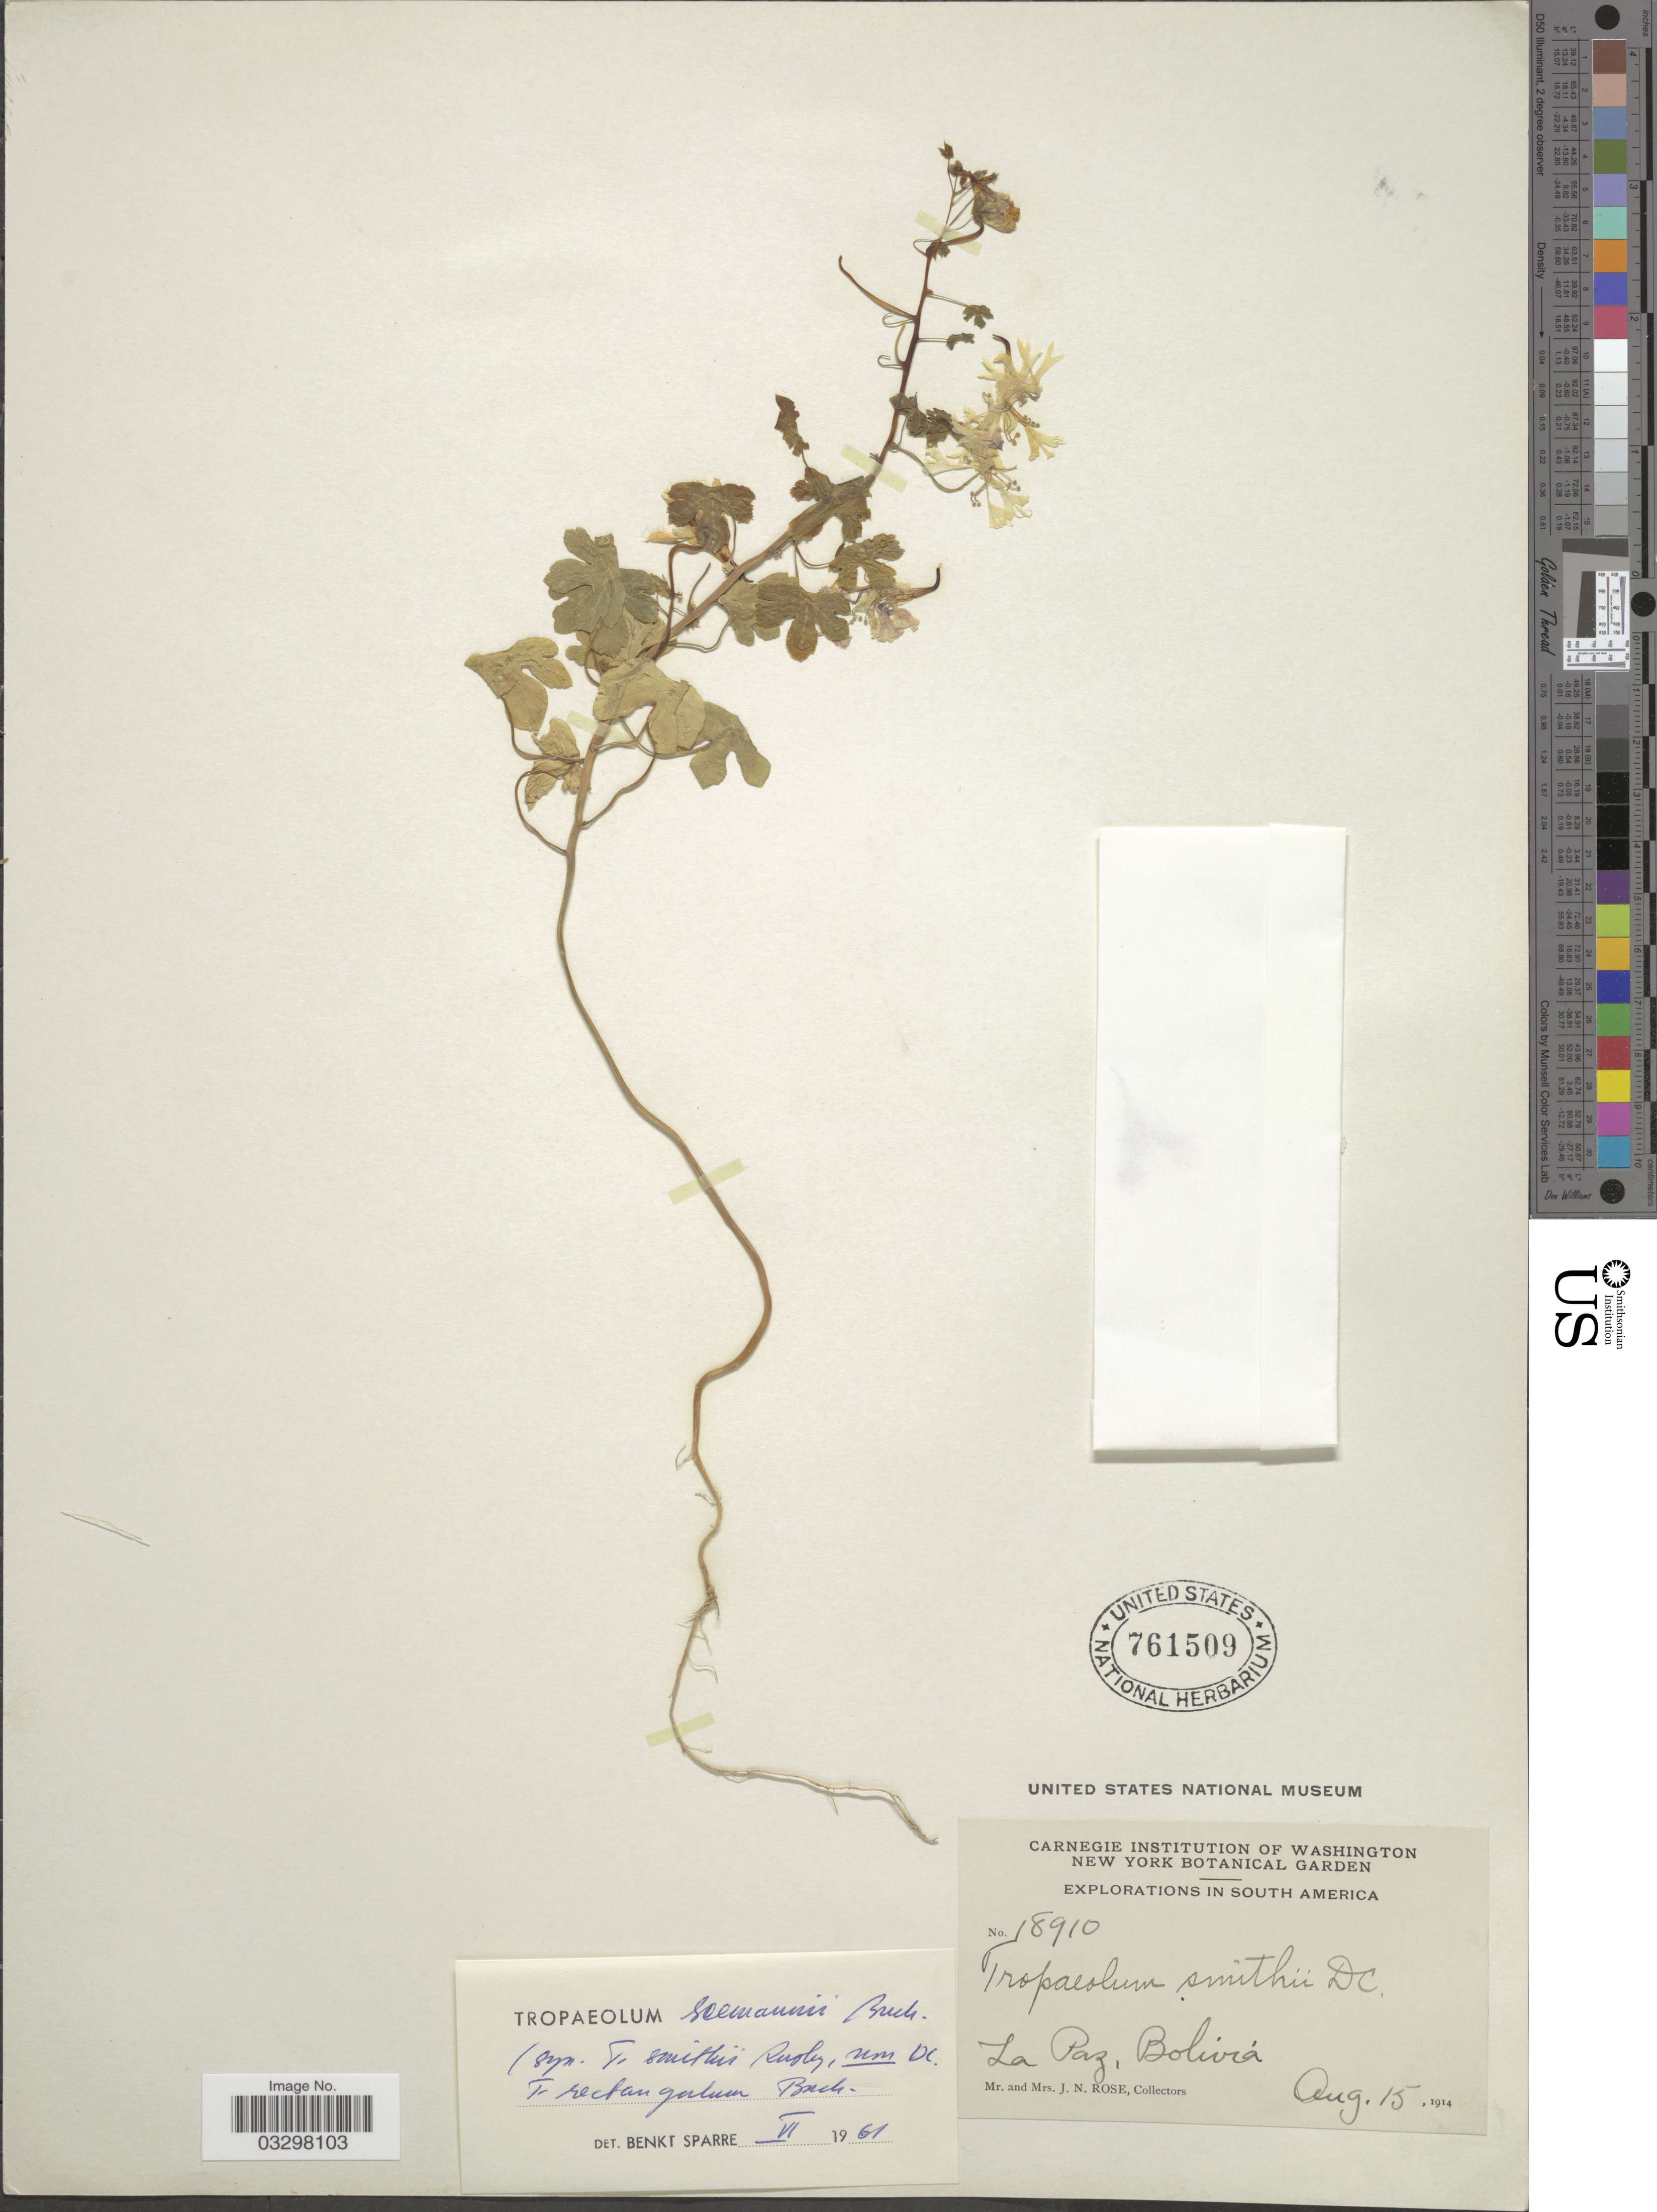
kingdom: Plantae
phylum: Tracheophyta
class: Magnoliopsida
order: Brassicales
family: Tropaeolaceae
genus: Tropaeolum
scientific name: Tropaeolum seemannii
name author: Buchenau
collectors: J. N. Rose & L. B. Rose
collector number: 18910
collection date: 1914-08-15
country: Bolivia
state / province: La Paz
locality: La Paz.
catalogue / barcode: US 761509